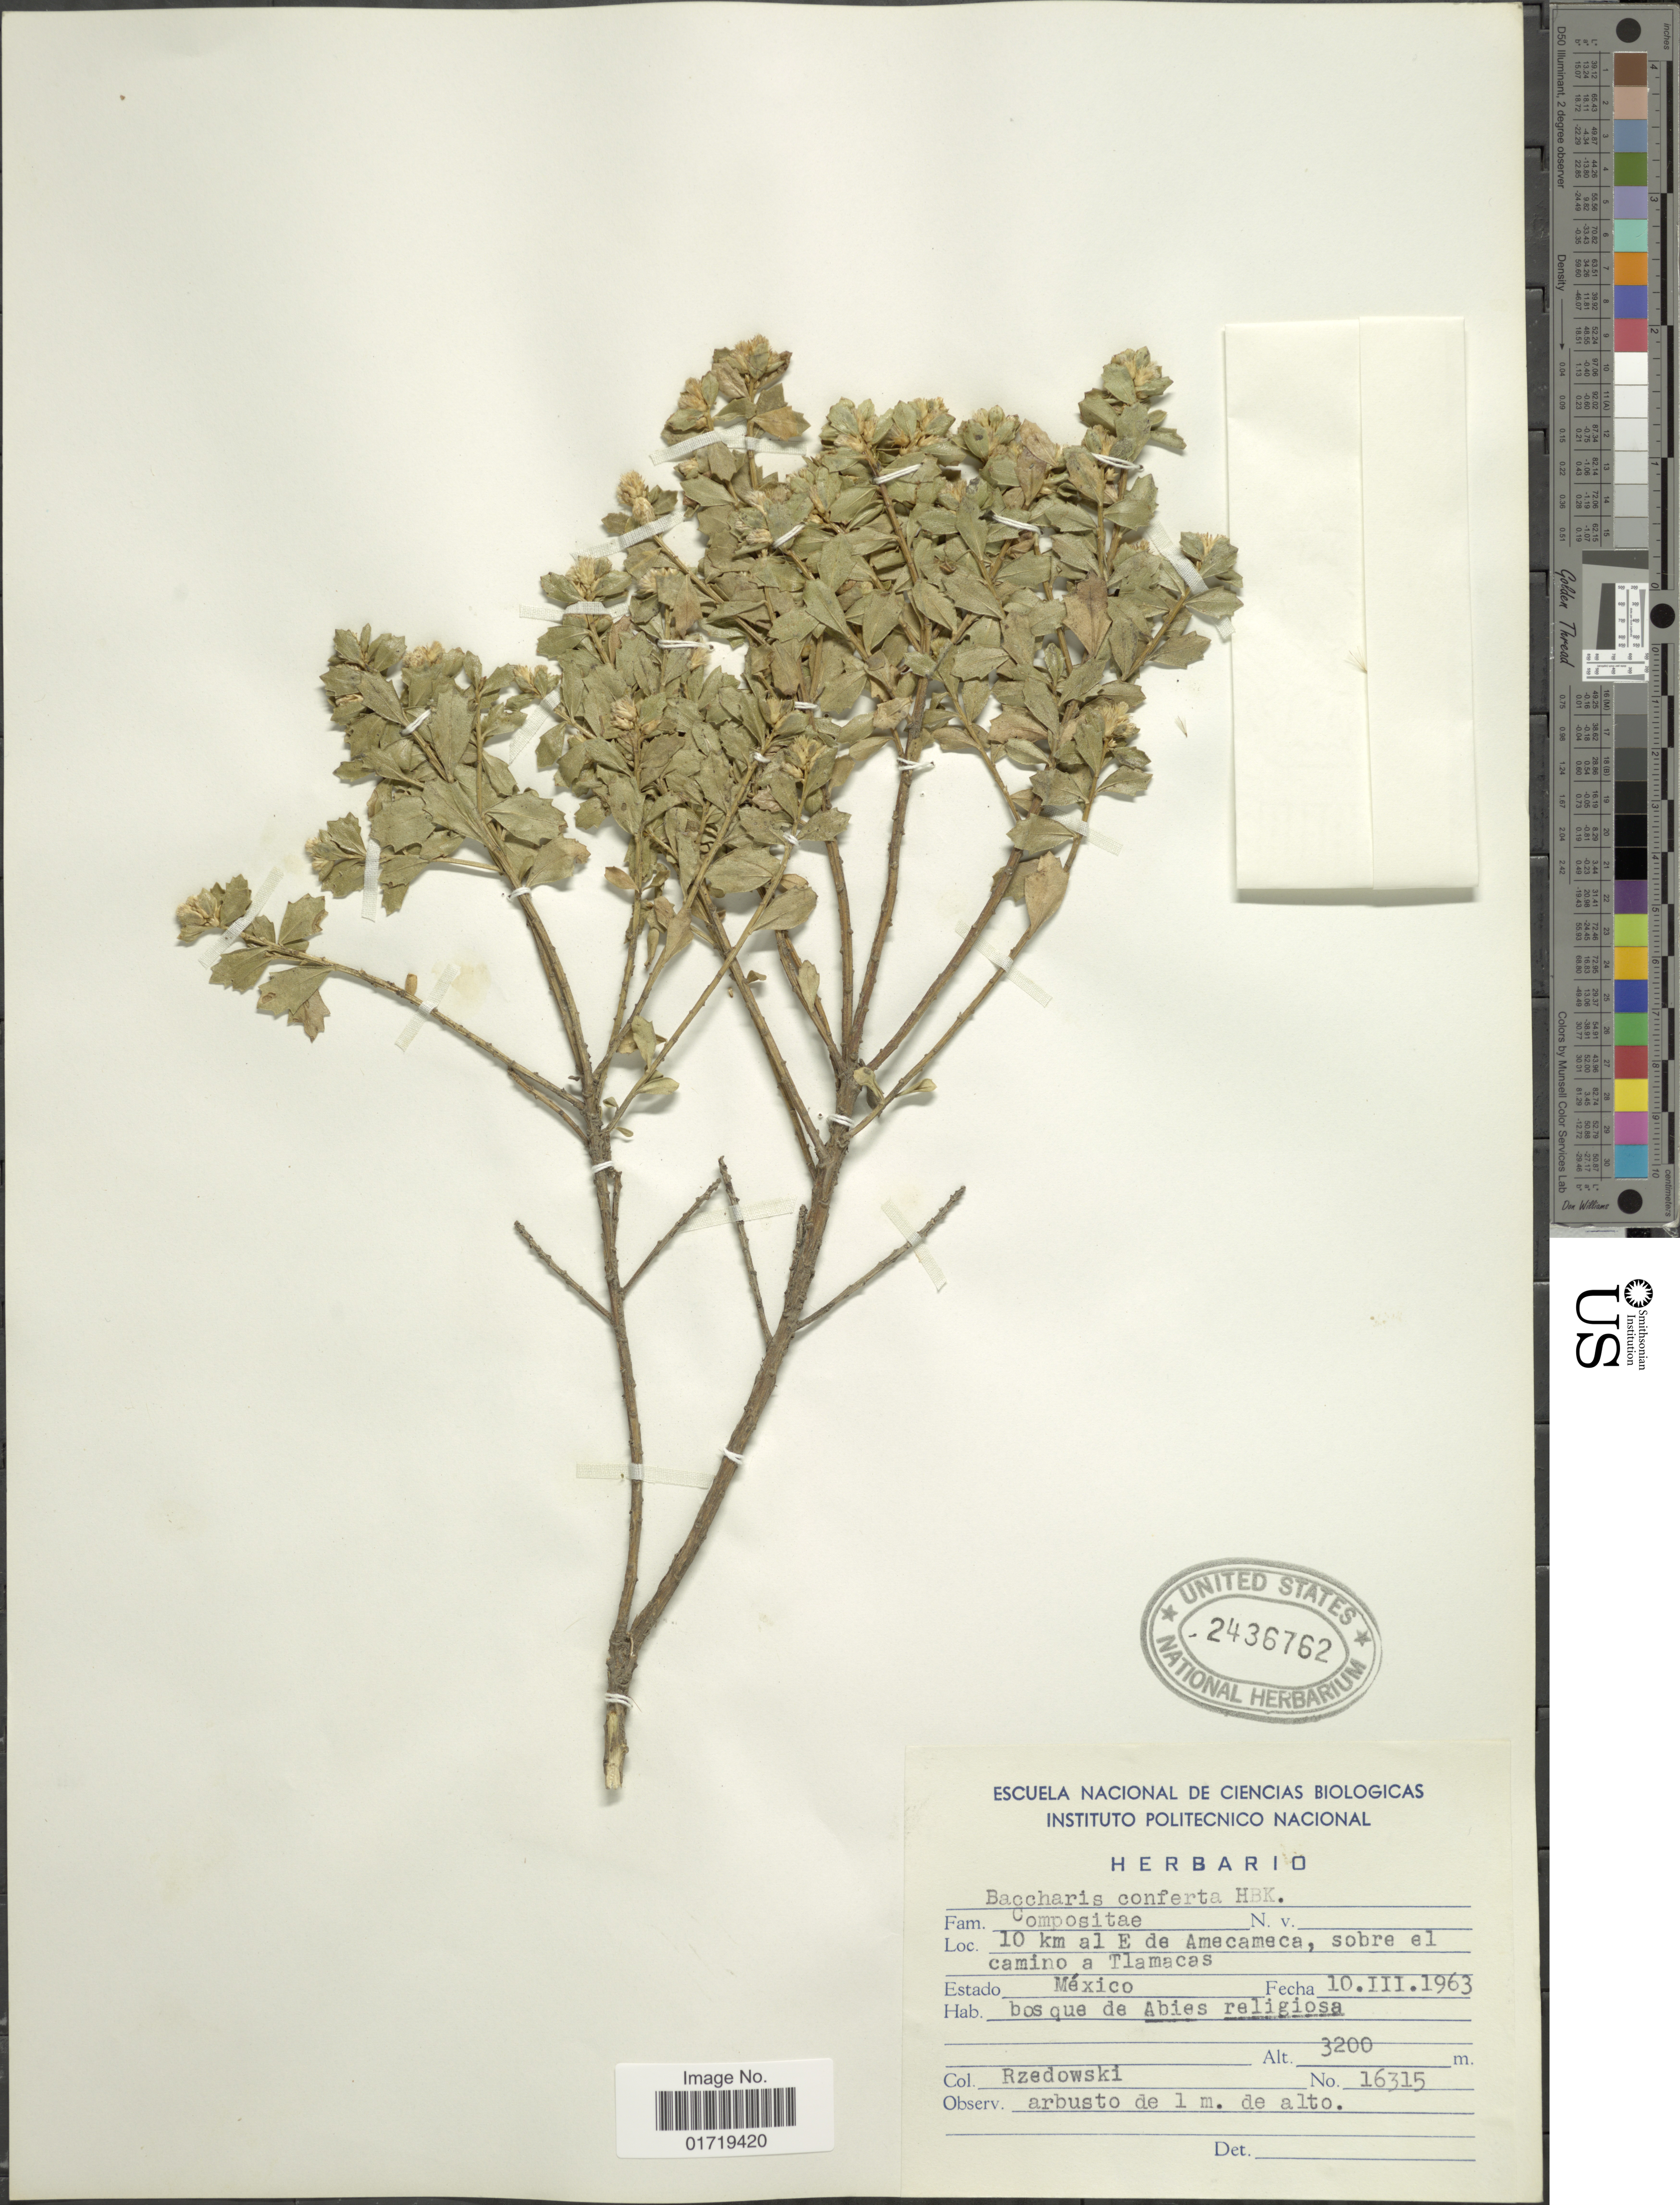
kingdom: Plantae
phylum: Tracheophyta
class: Magnoliopsida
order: Asterales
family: Asteraceae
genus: Baccharis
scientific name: Baccharis conferta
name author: Kunth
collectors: Rzedowski, --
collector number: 16315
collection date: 1963-03-10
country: Mexico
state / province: México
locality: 10 km al E de Amecameca, sobre el camino a Tlamacas, Estado Mexico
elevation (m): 3200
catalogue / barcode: US 2436762